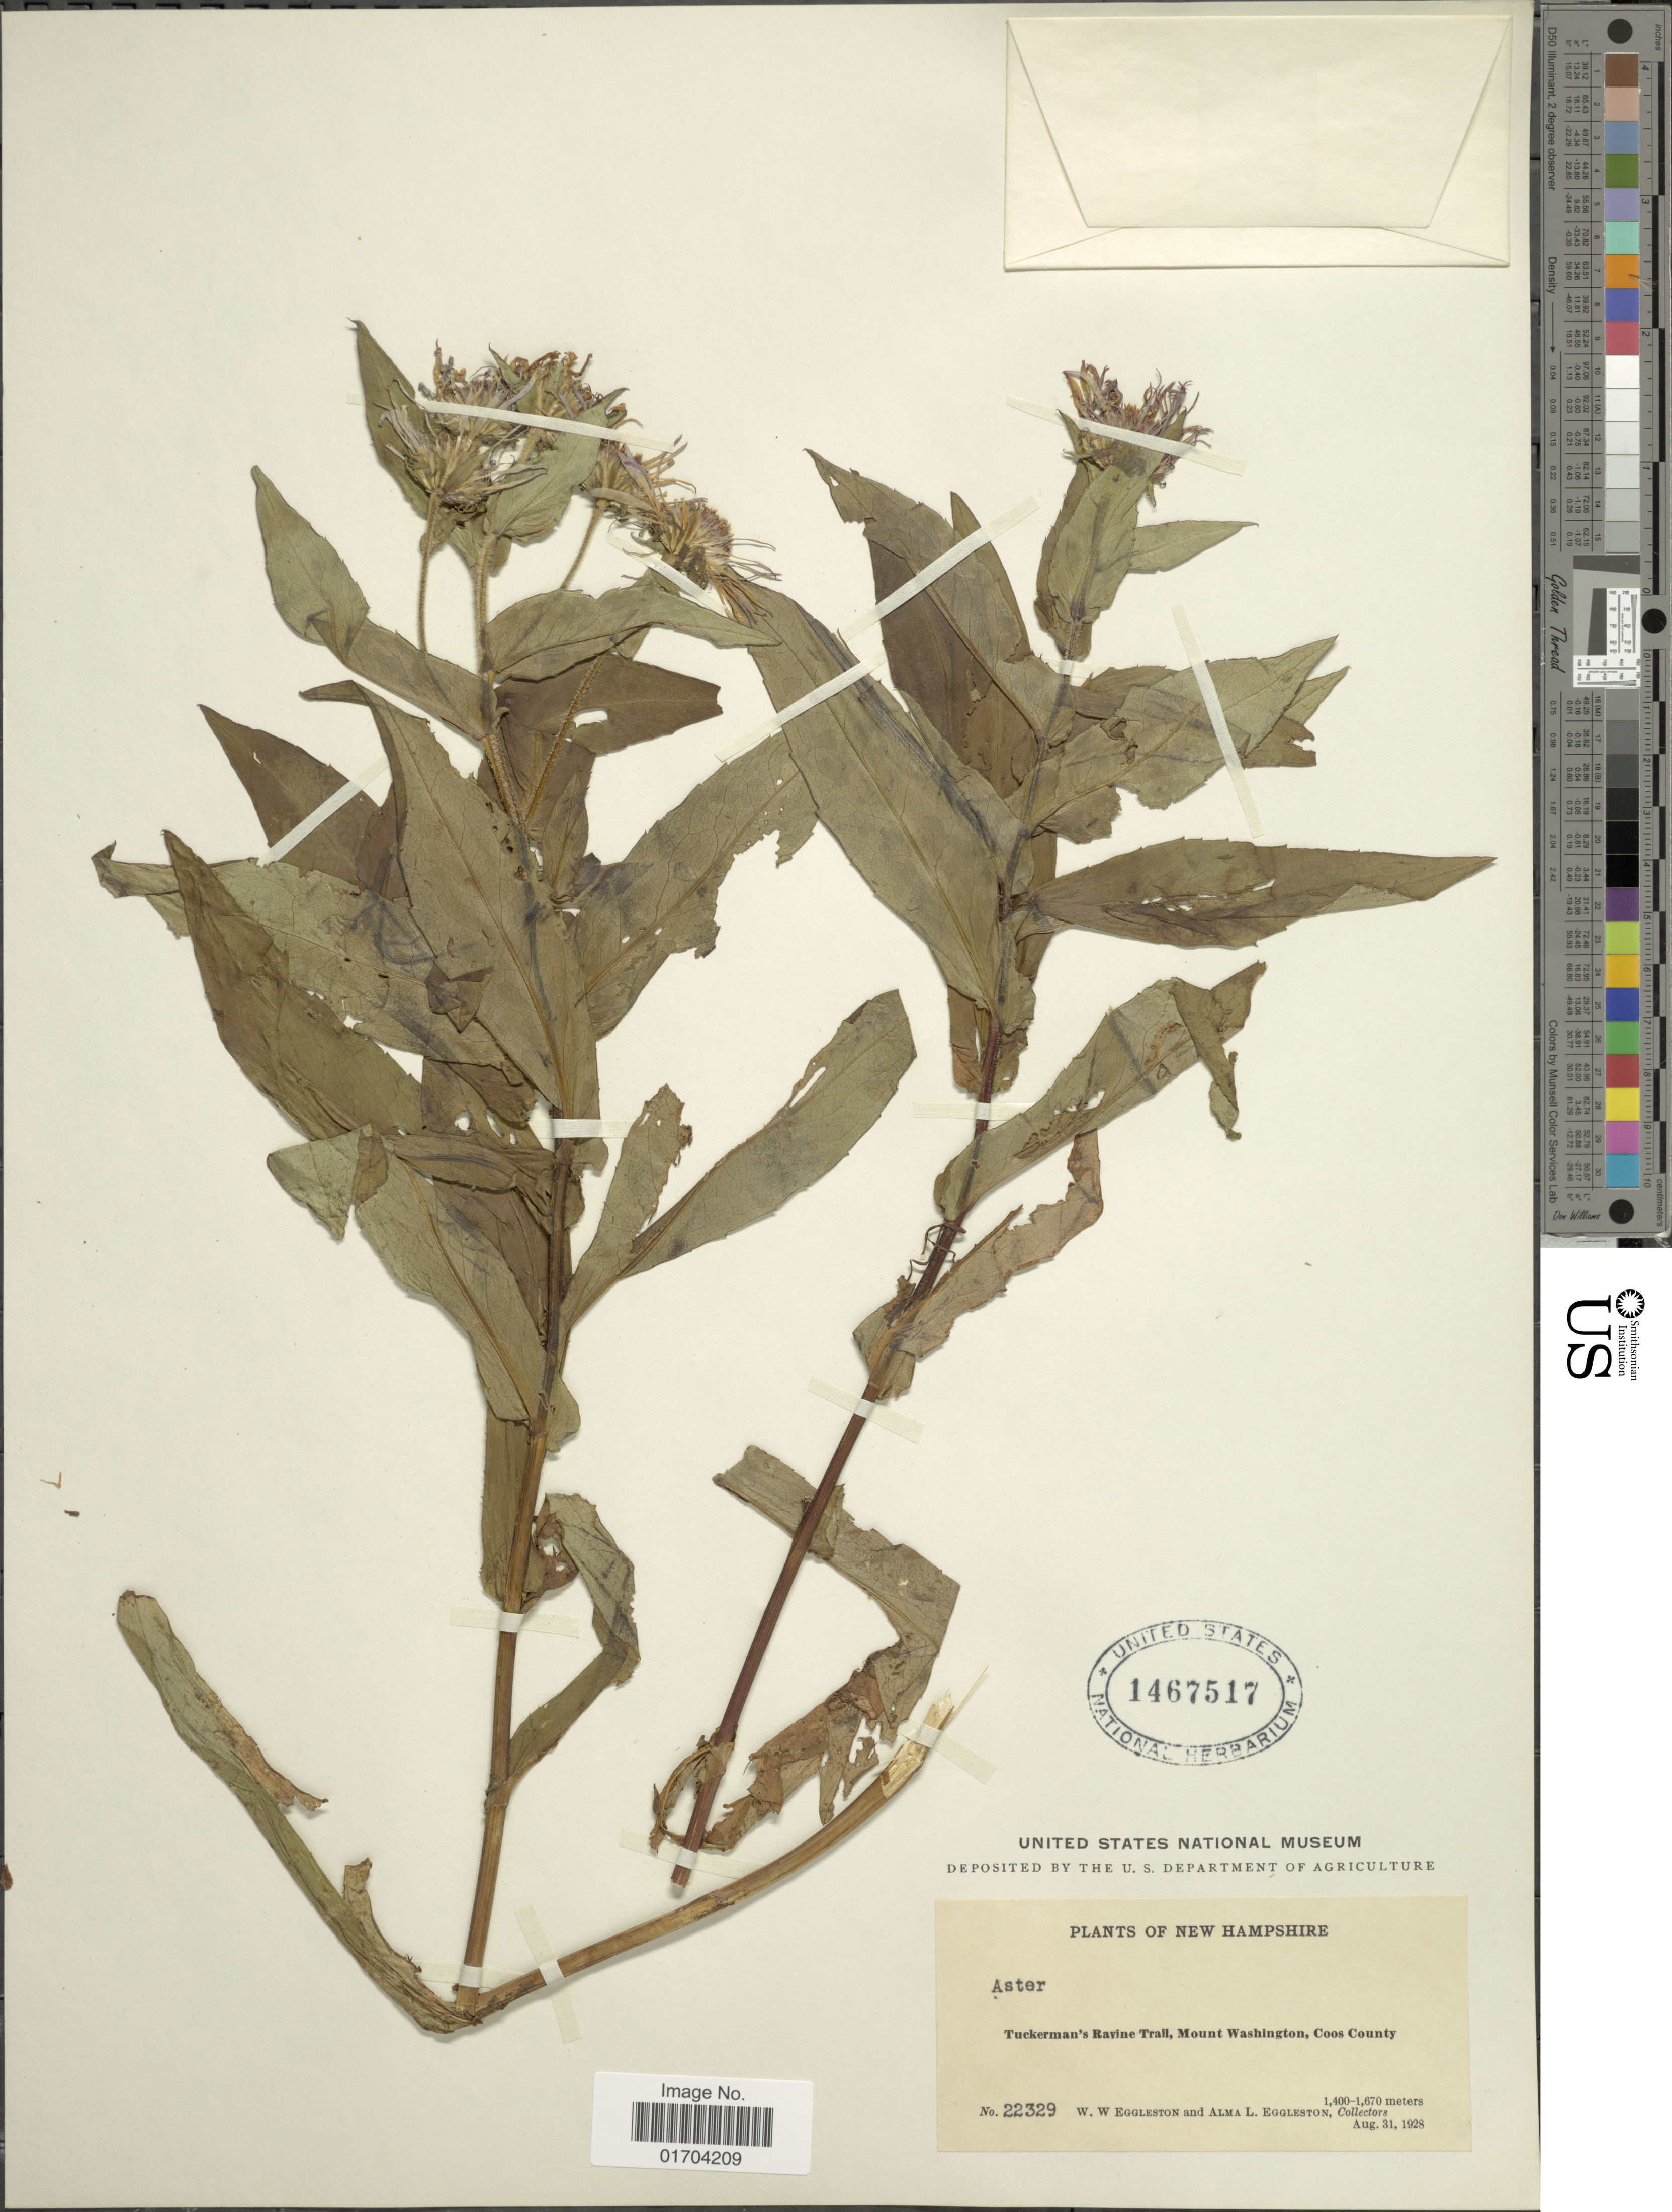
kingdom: Plantae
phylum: Tracheophyta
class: Magnoliopsida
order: Asterales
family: Asteraceae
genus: Symphyotrichum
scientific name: Symphyotrichum sp.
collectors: W. W. Eggleston & A. Eggleston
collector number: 22329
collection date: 1928-08-21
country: United States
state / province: New Hampshire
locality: Tuckerman's Ravine Trail, Mount Washington, Coos County.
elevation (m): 1400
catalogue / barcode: US 1467517